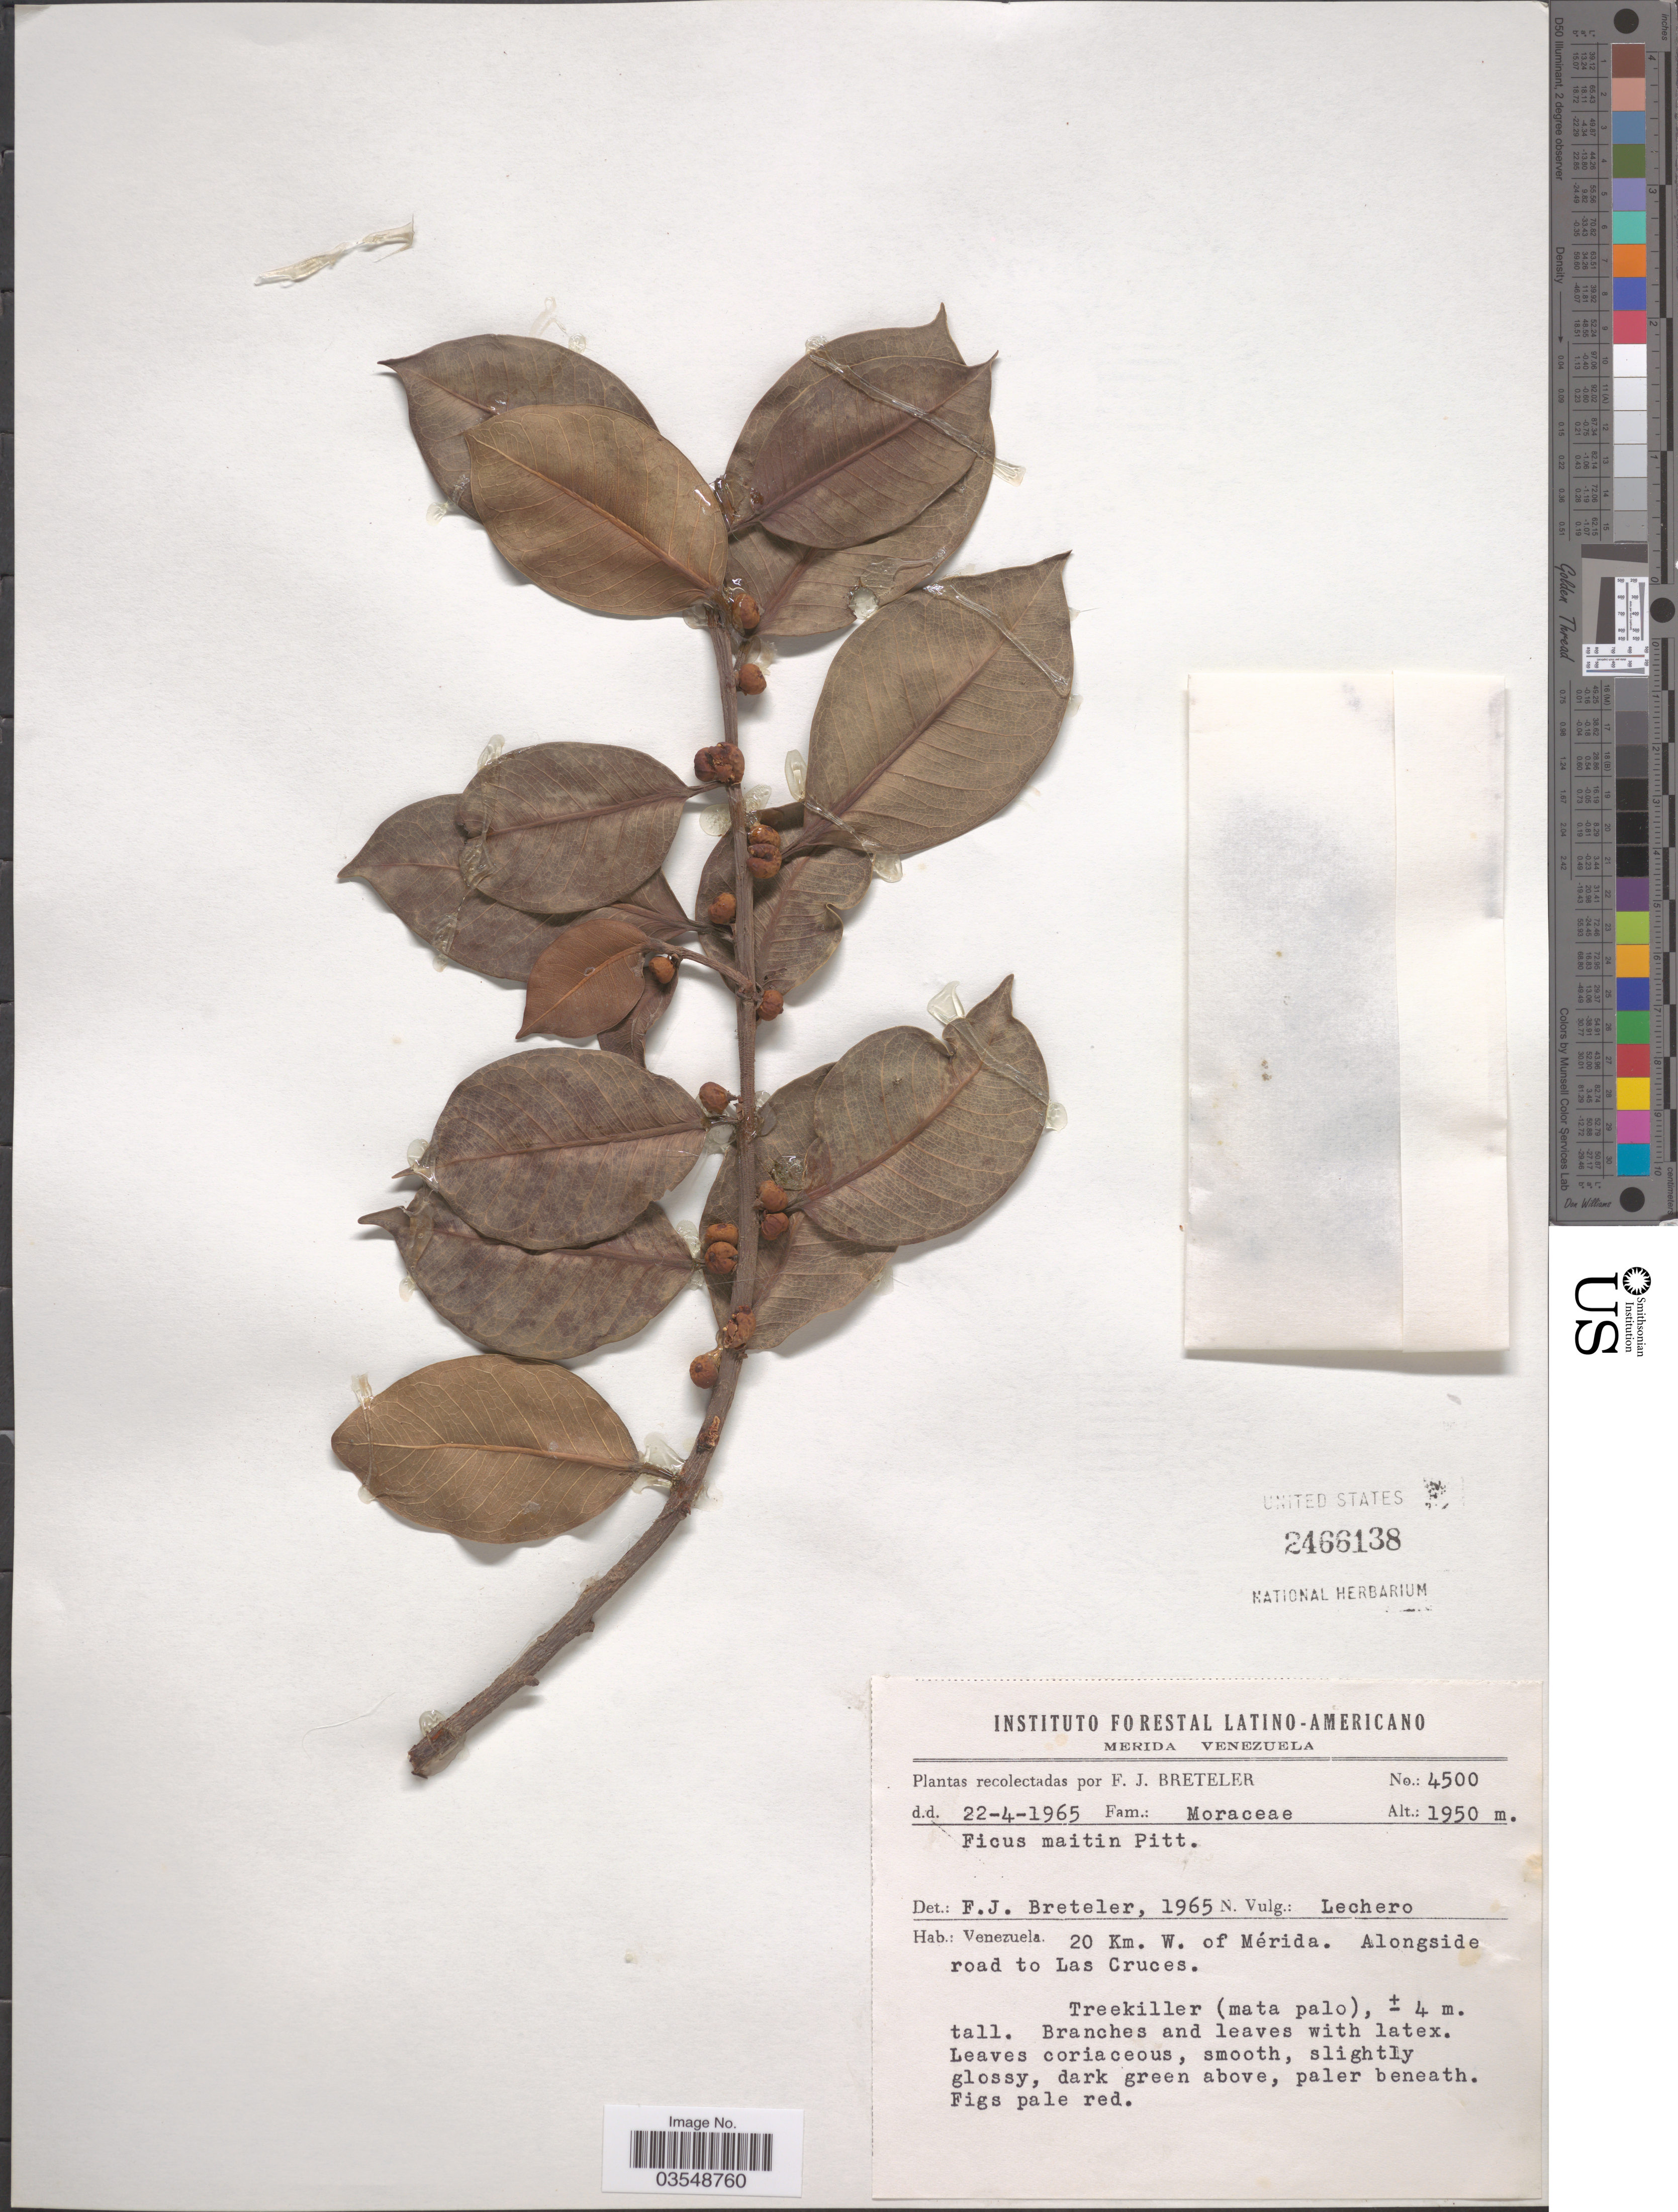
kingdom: Plantae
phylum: Tracheophyta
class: Magnoliopsida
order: Rosales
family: Moraceae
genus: Ficus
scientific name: Ficus maitin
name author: Pittier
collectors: F. J. Breteler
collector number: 4500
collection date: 1965-04-22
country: Venezuela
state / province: Merida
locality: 20Km. W. of Mérida. Alongside road to Las Cruces.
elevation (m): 1950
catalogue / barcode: US 2466138